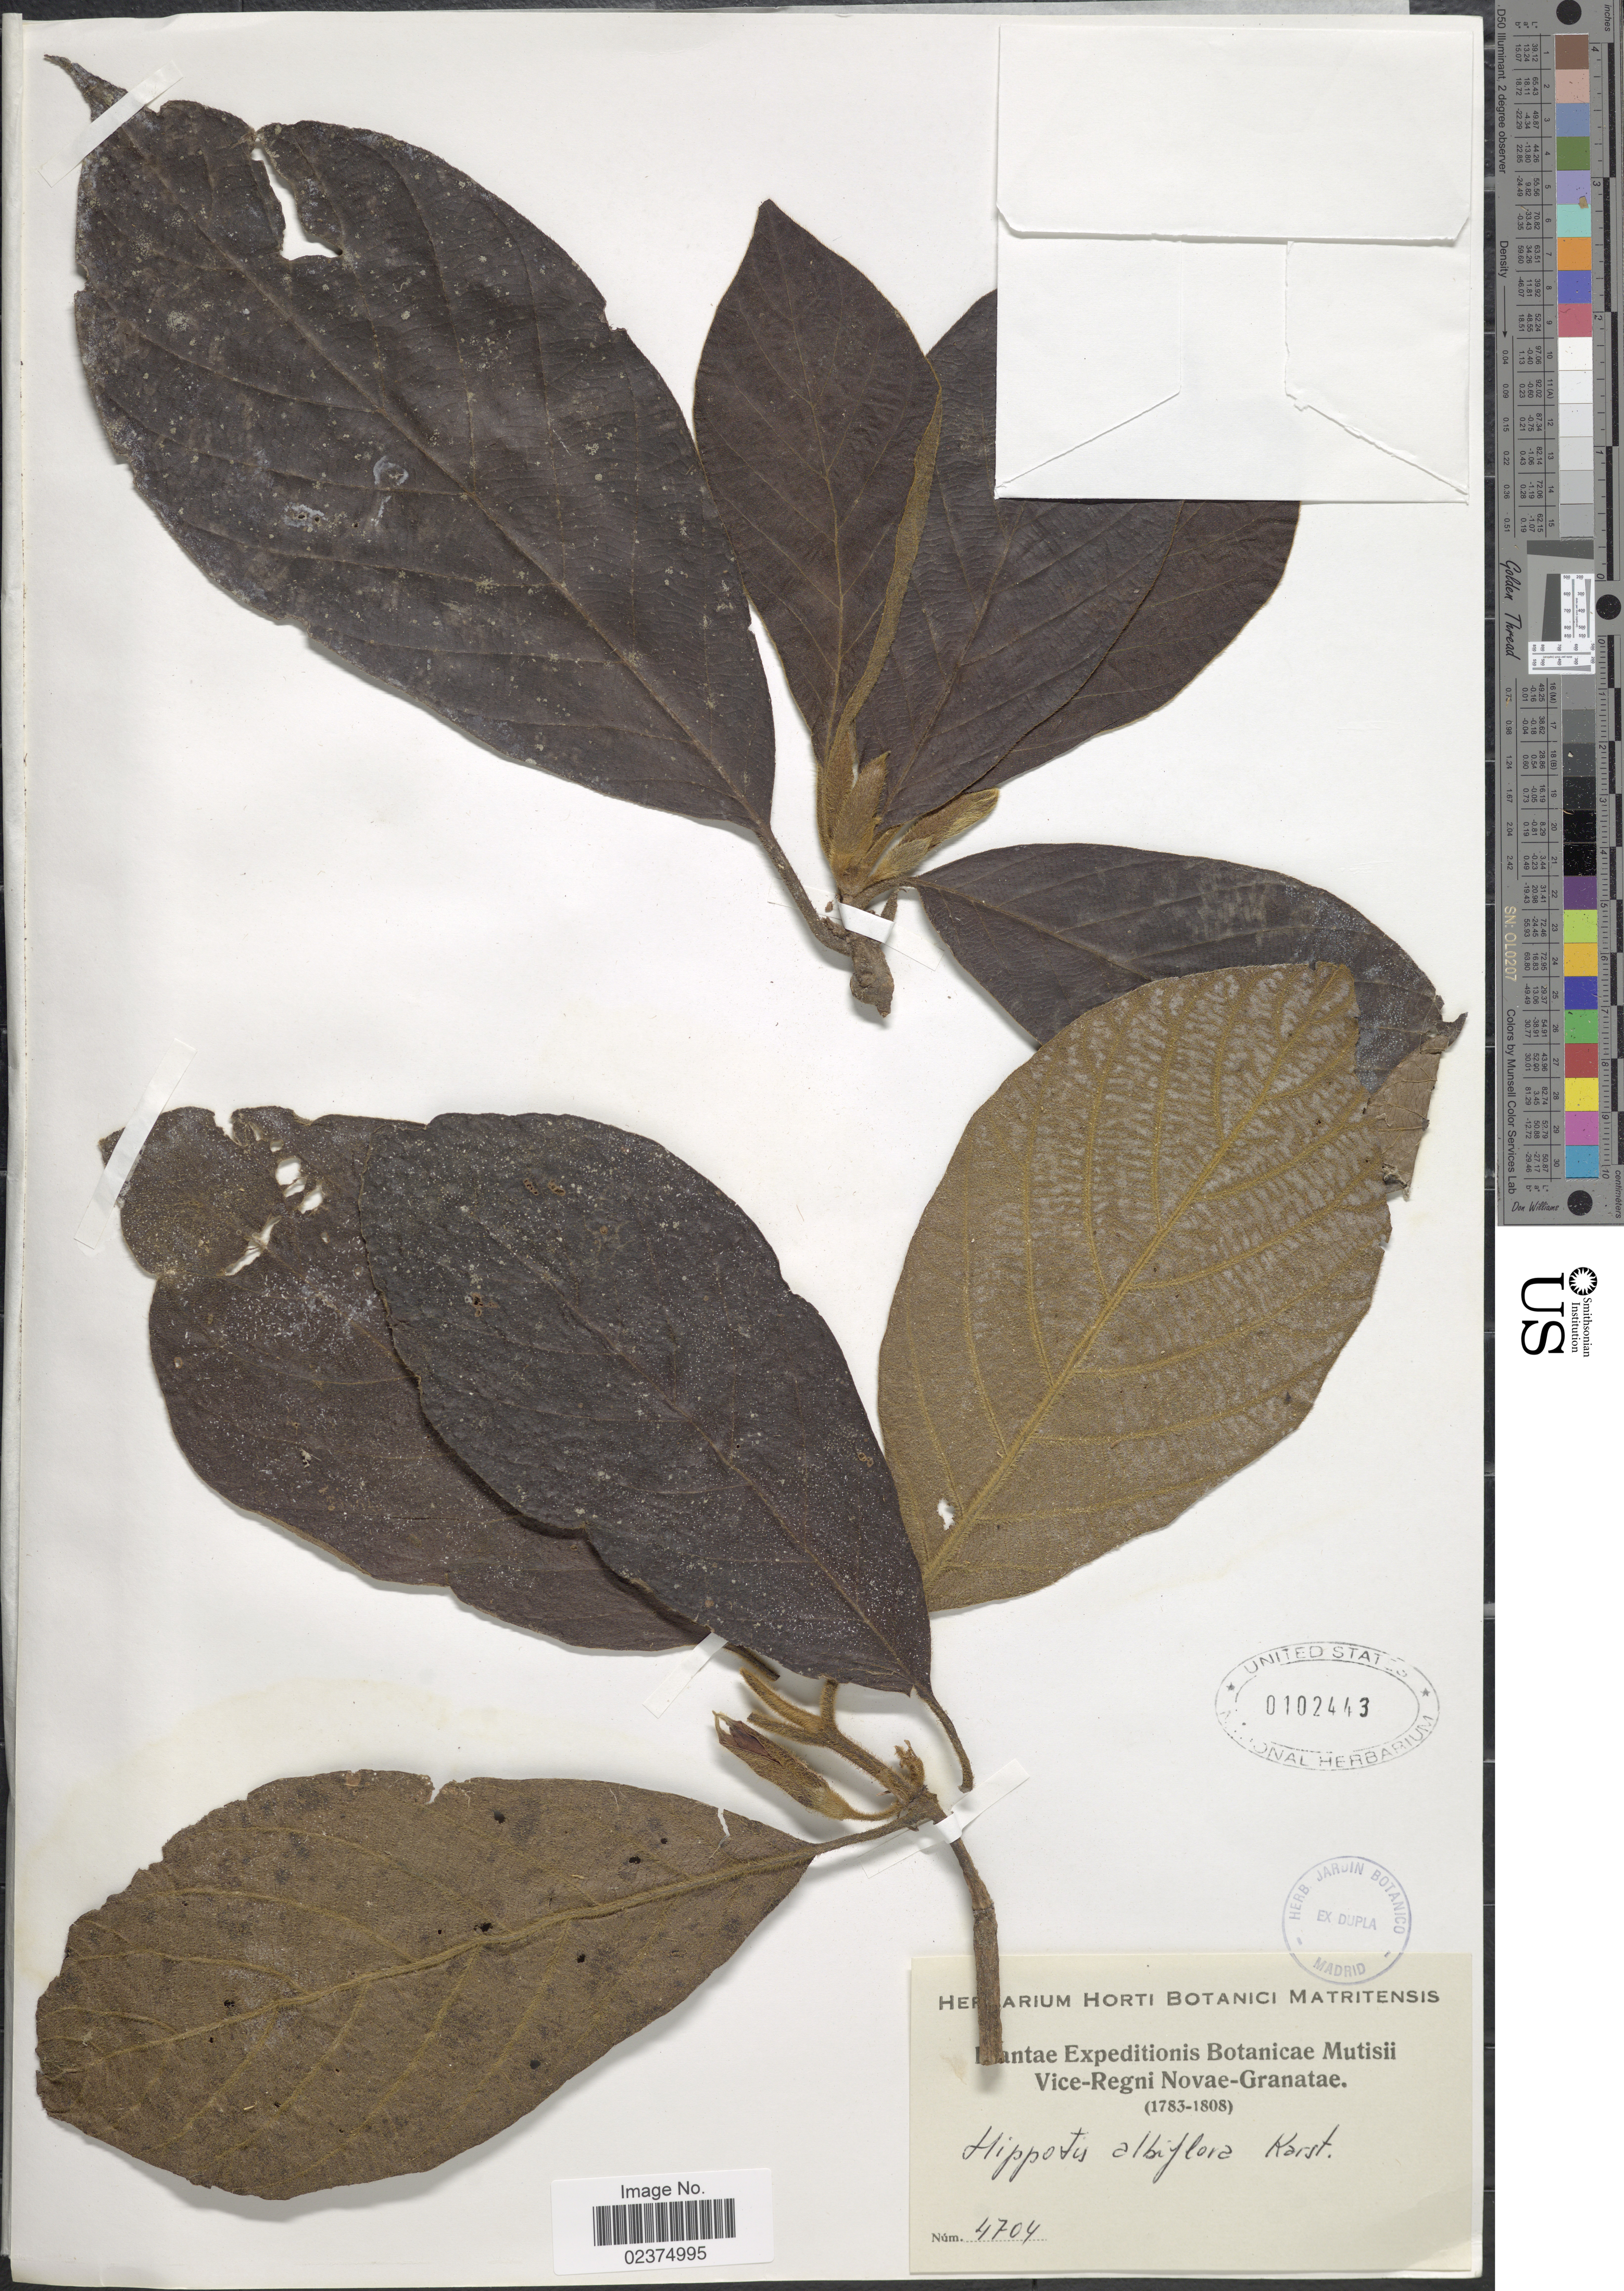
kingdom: Plantae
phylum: Tracheophyta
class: Magnoliopsida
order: Gentianales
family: Rubiaceae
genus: Hippotis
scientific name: Hippotis albiflora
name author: H. Karst.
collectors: Expeditions Botanicae Mutisii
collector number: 4704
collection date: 1783/1808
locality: Vice-Regni Novae-Granatae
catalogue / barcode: US 102443